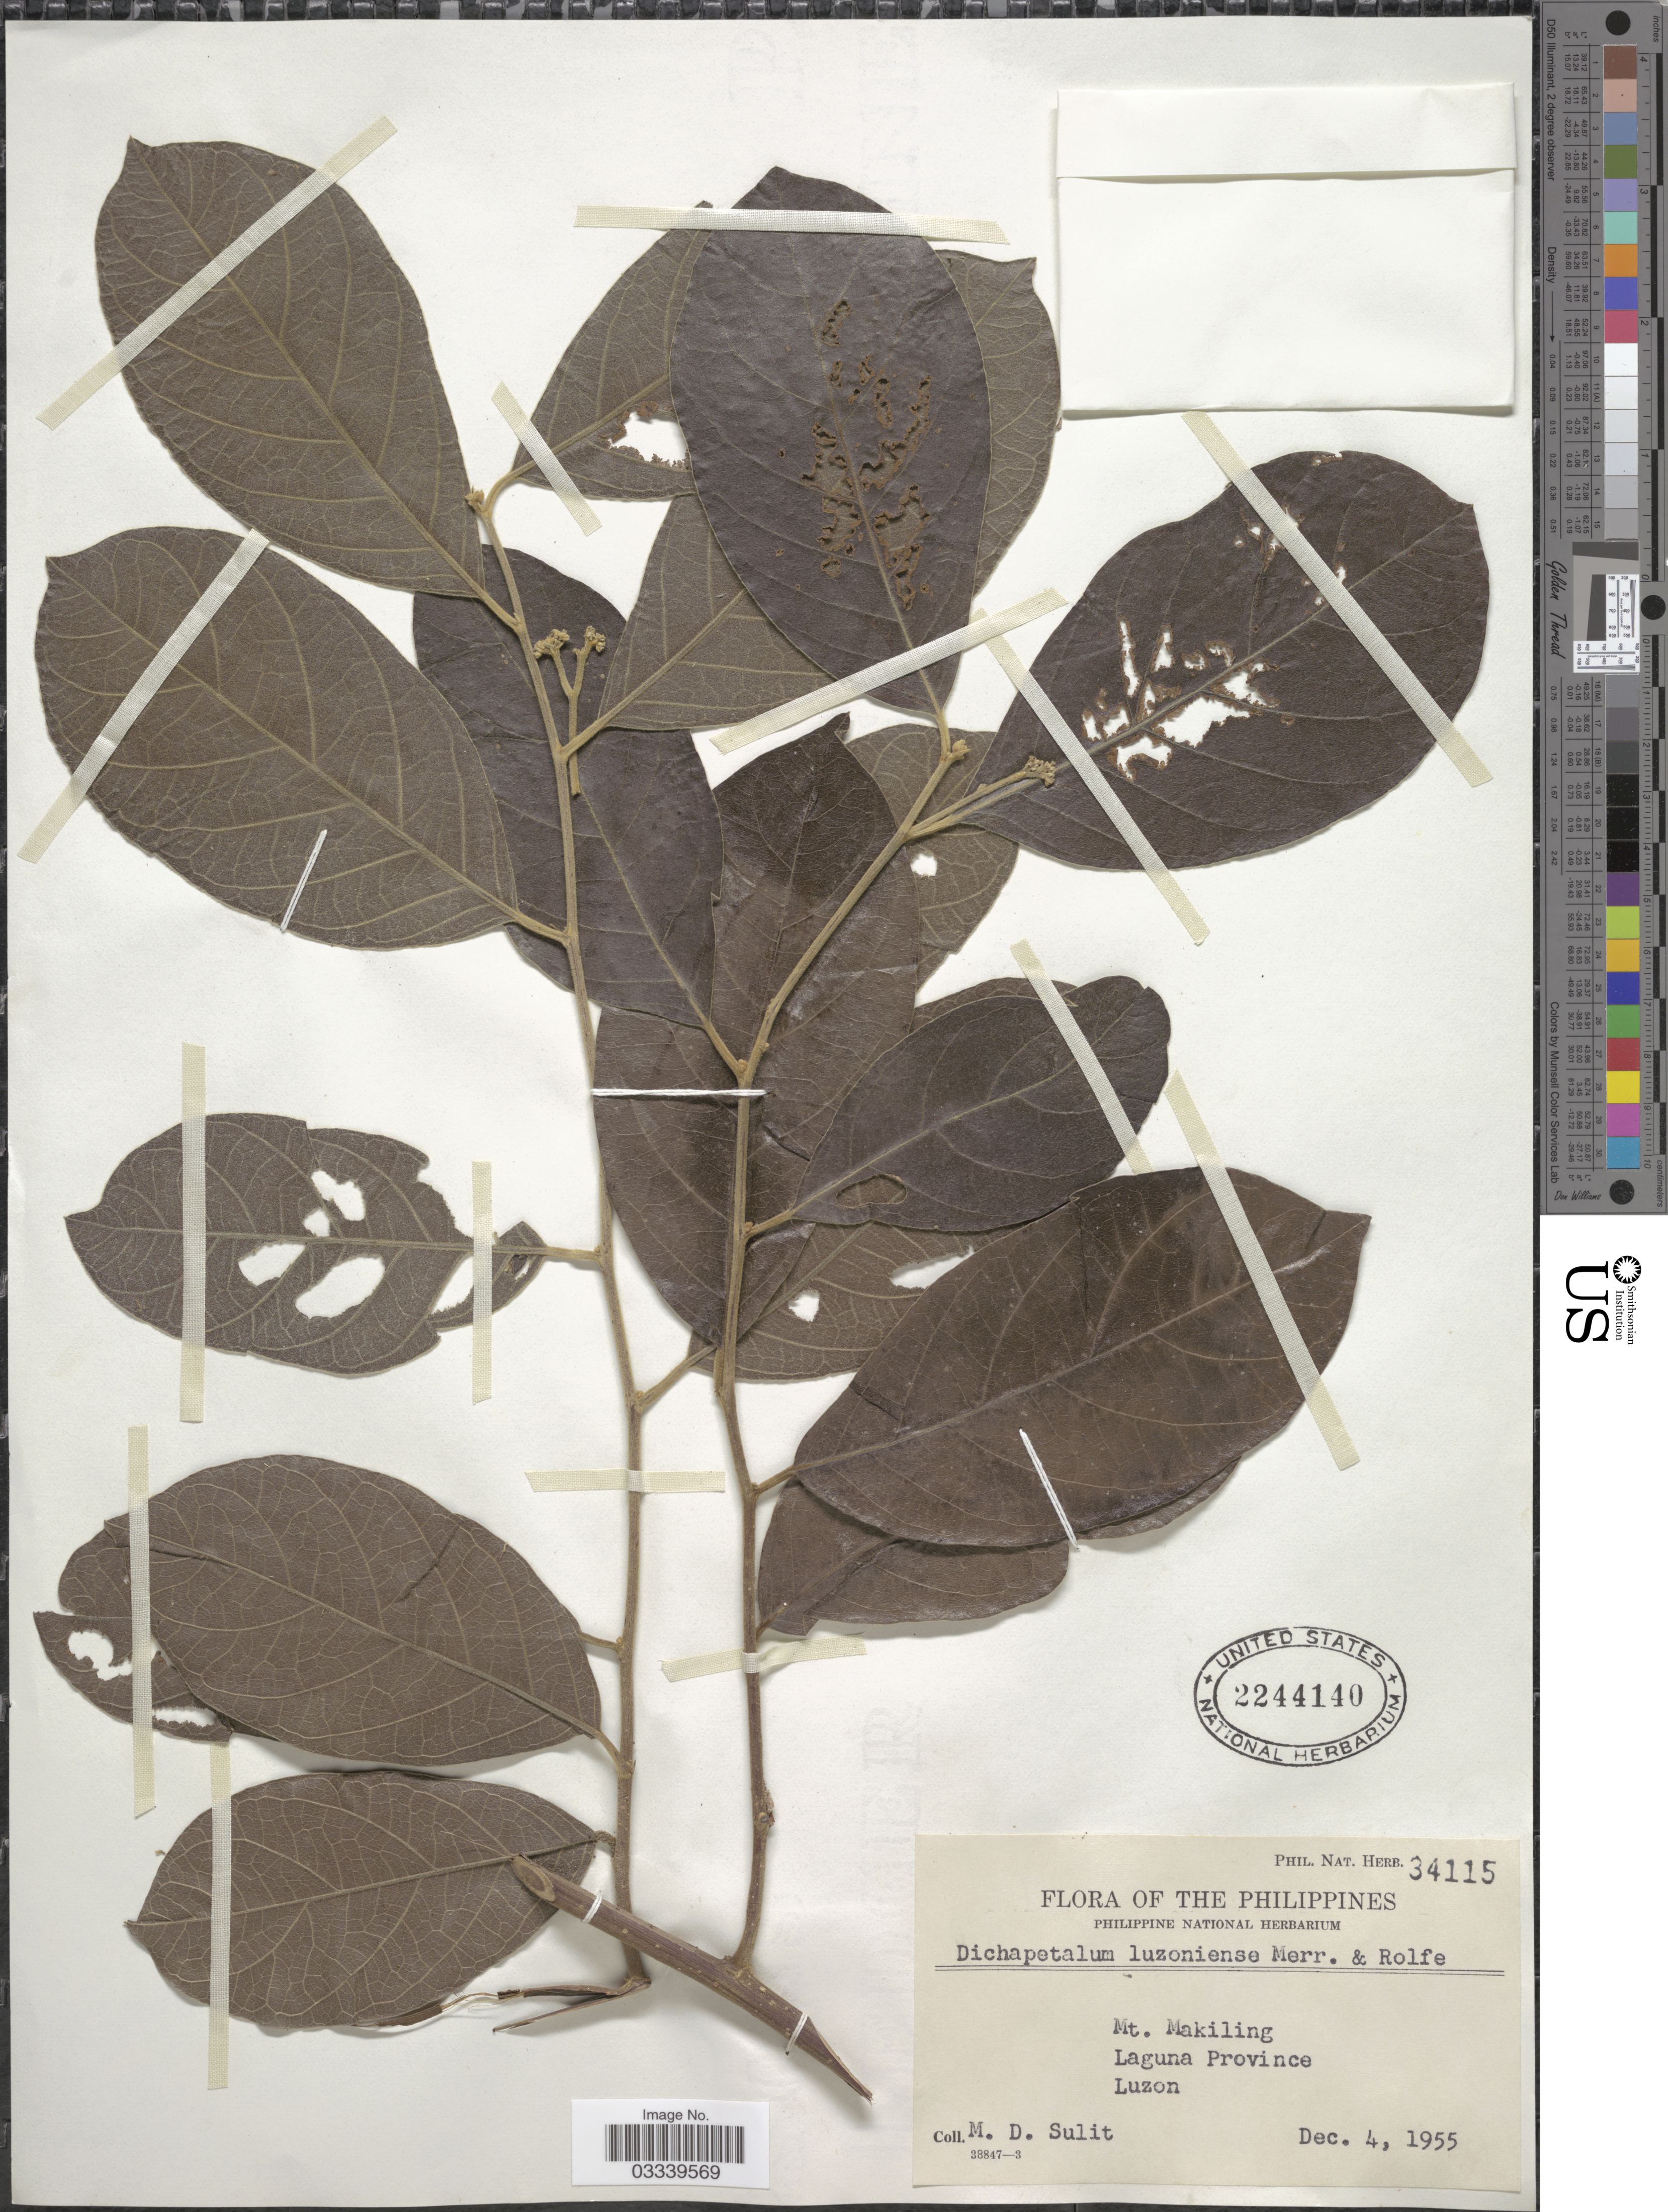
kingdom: Plantae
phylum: Tracheophyta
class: Magnoliopsida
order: Malpighiales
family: Dichapetalaceae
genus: Dichapetalum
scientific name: Dichapetalum timoriense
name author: (DC.) Boerl.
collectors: M. Sulit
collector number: Phil. Nat. Herb. 34115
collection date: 1955-12-04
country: Philippines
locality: Mt. Makiling. Laguna Province, Luzon.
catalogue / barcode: US 2244140